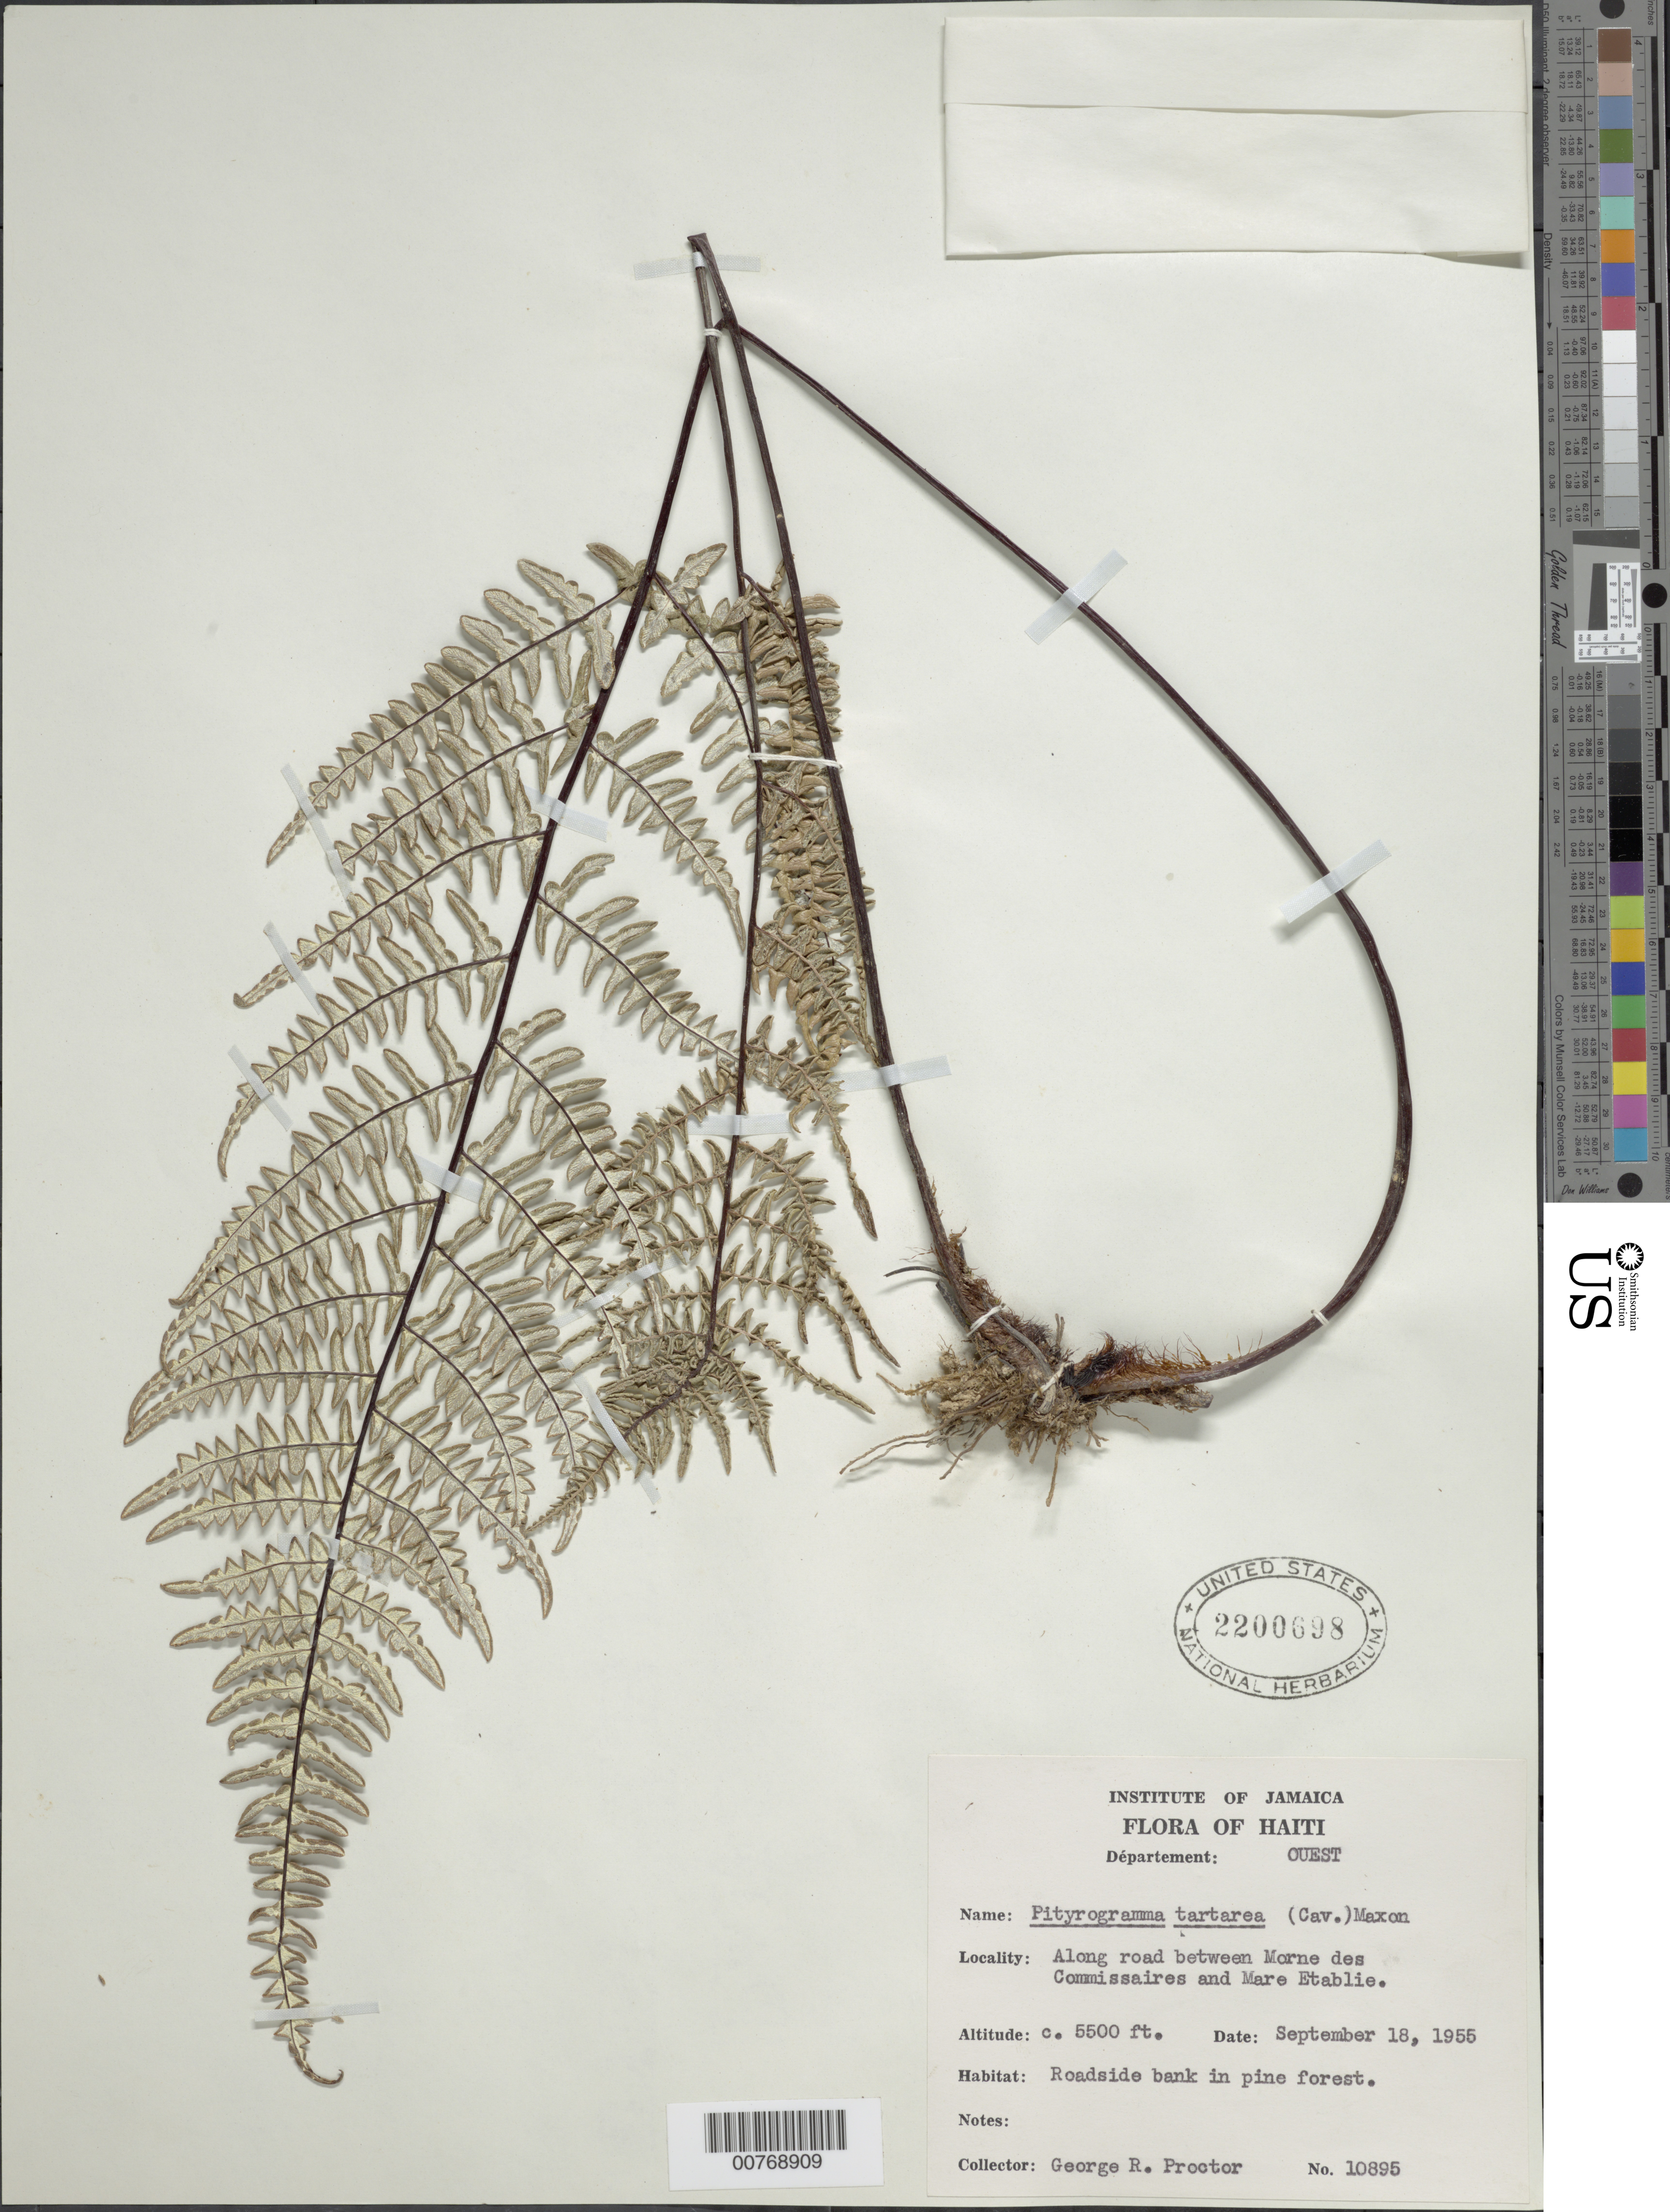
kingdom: Plantae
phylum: Tracheophyta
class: Polypodiopsida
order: Polypodiales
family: Pteridaceae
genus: Pityrogramma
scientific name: Pityrogramma ebenea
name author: (L.) Proctor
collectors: G. R. Proctor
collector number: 10895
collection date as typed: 18 Sep 1955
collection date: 1955-09-18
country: Haiti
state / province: Ouest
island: Hispaniola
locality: Along road between Morne des Commissaires and Mare Etablie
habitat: Roadside bank in pine forest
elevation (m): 1676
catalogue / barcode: US 2200698